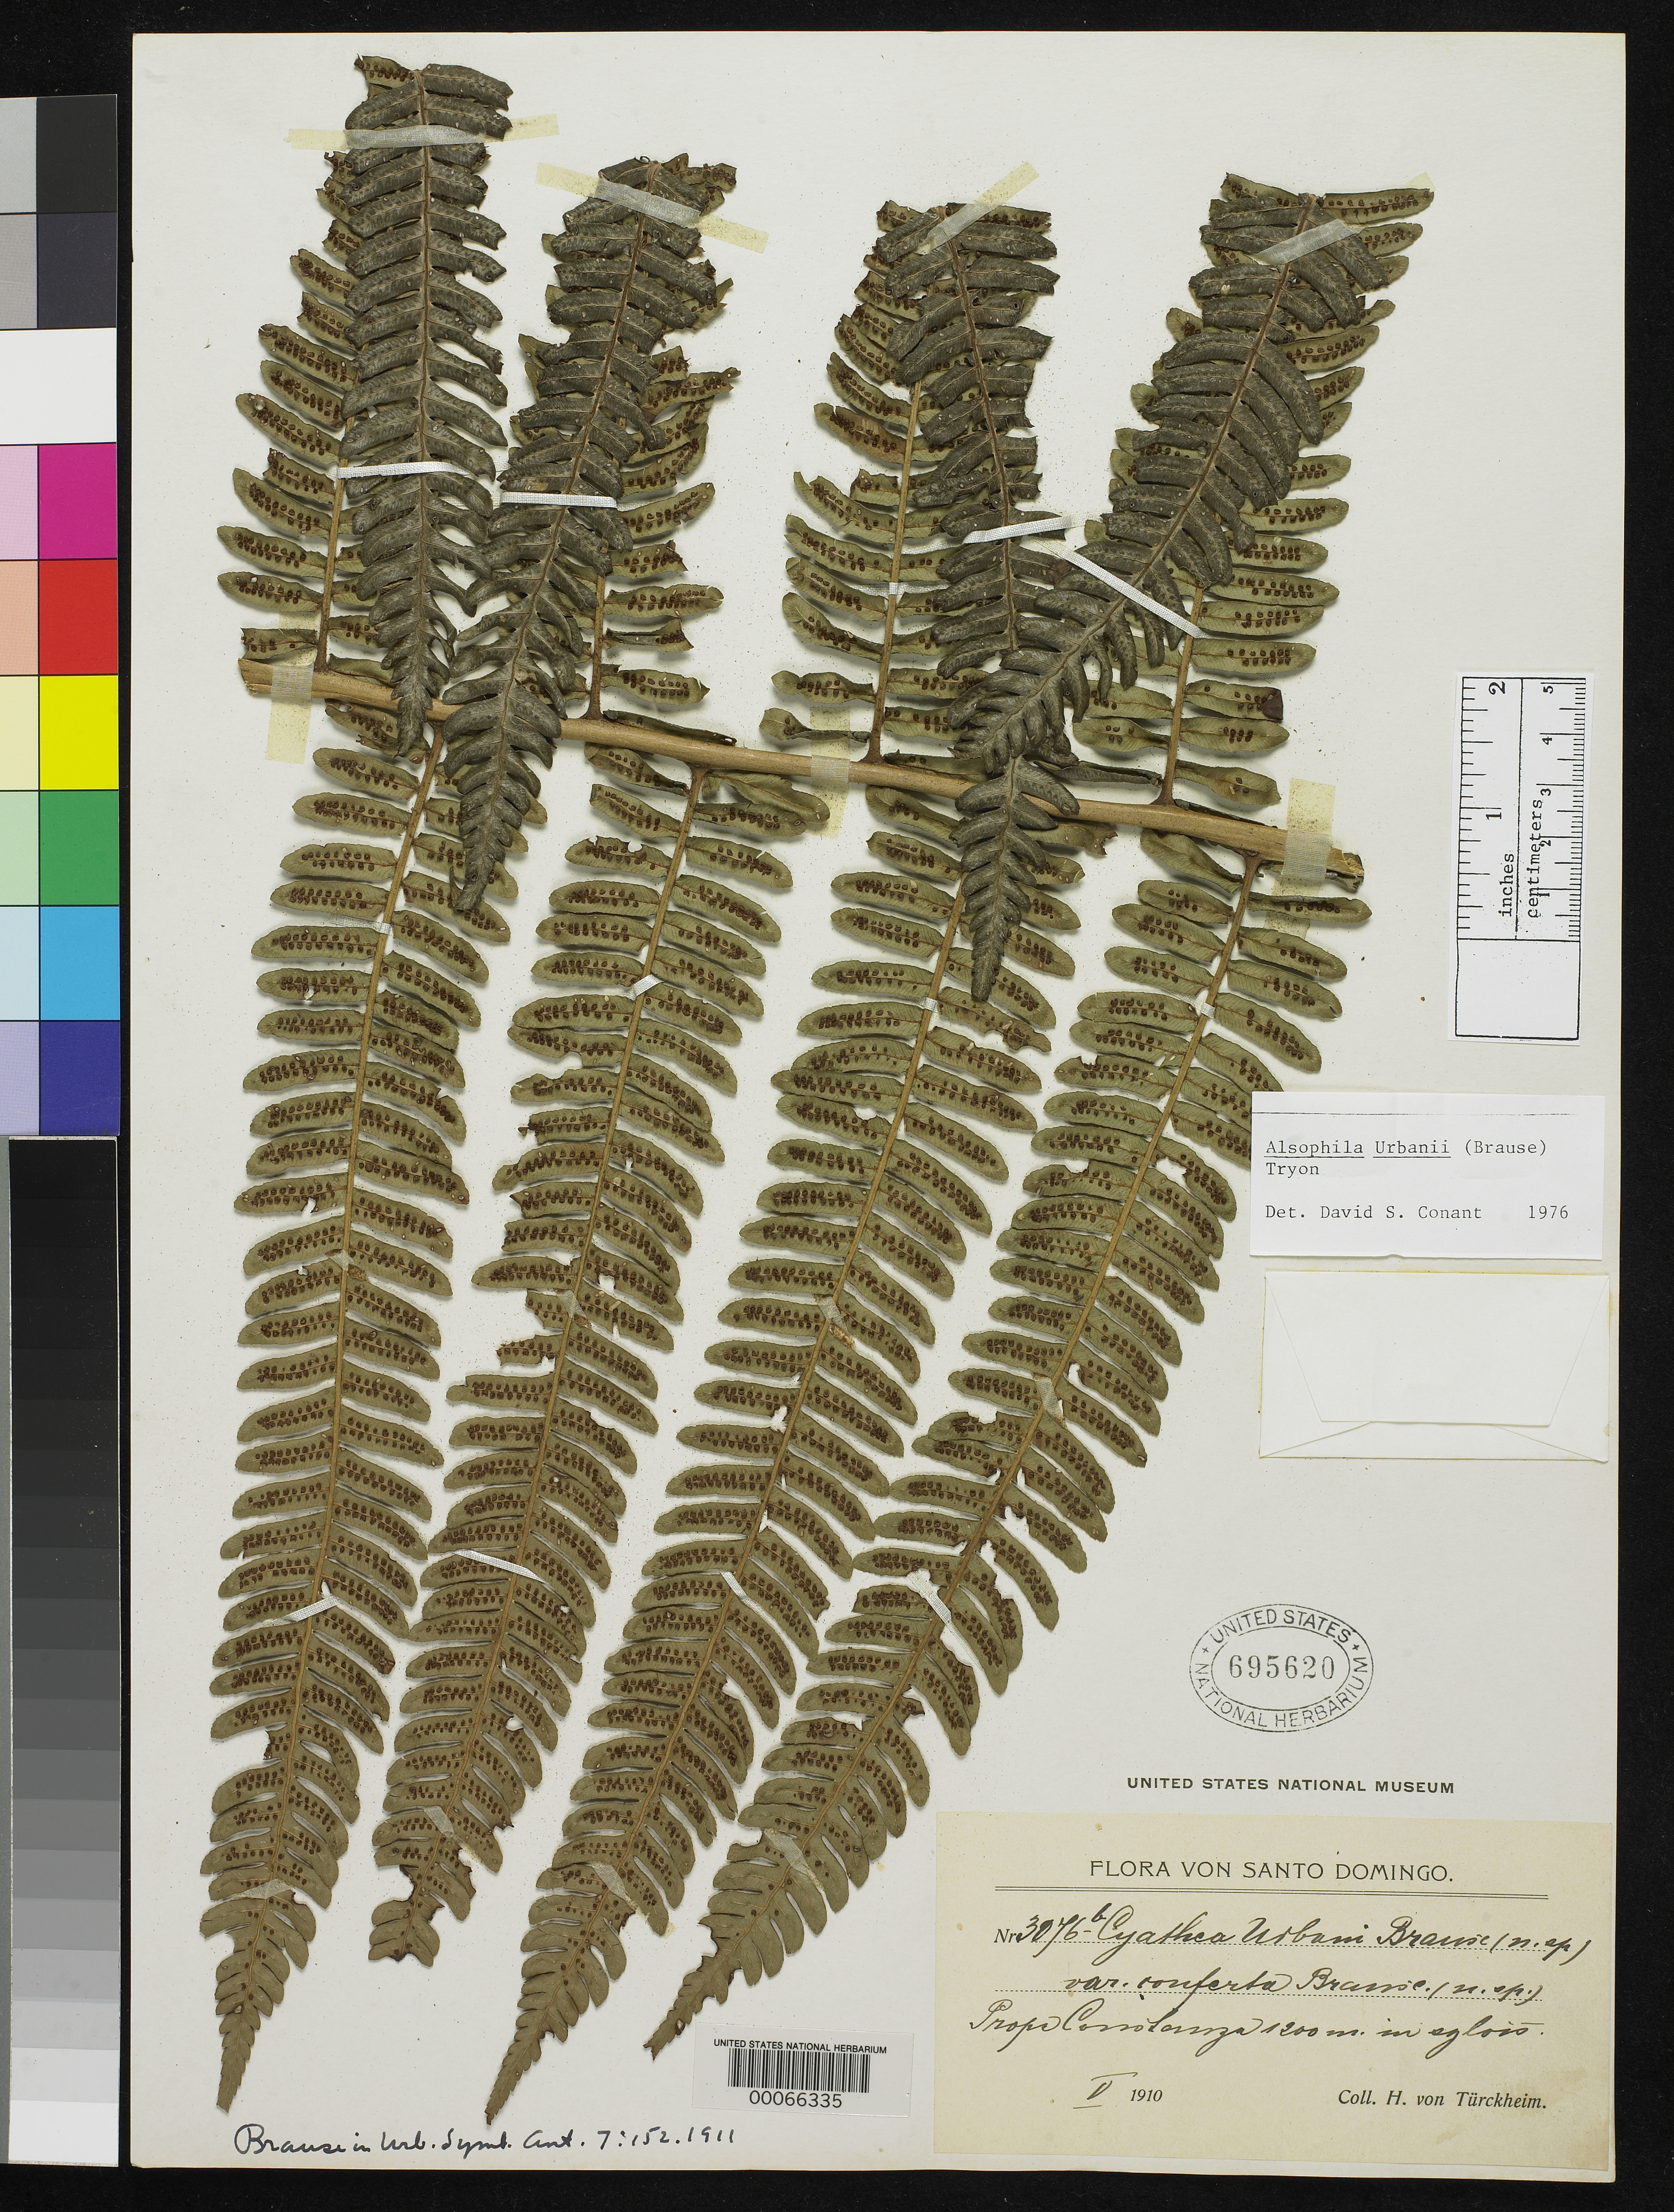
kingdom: Plantae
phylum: Tracheophyta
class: Polypodiopsida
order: Cyatheales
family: Cyatheaceae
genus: Cyathea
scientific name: Cyathea urbanii var. conferta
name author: Brause in Urb.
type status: Type Collection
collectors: H. von Türckheim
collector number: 3076b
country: Dominican Republic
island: Hispaniola Island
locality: Prope Constanza.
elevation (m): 1200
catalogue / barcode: US 695620